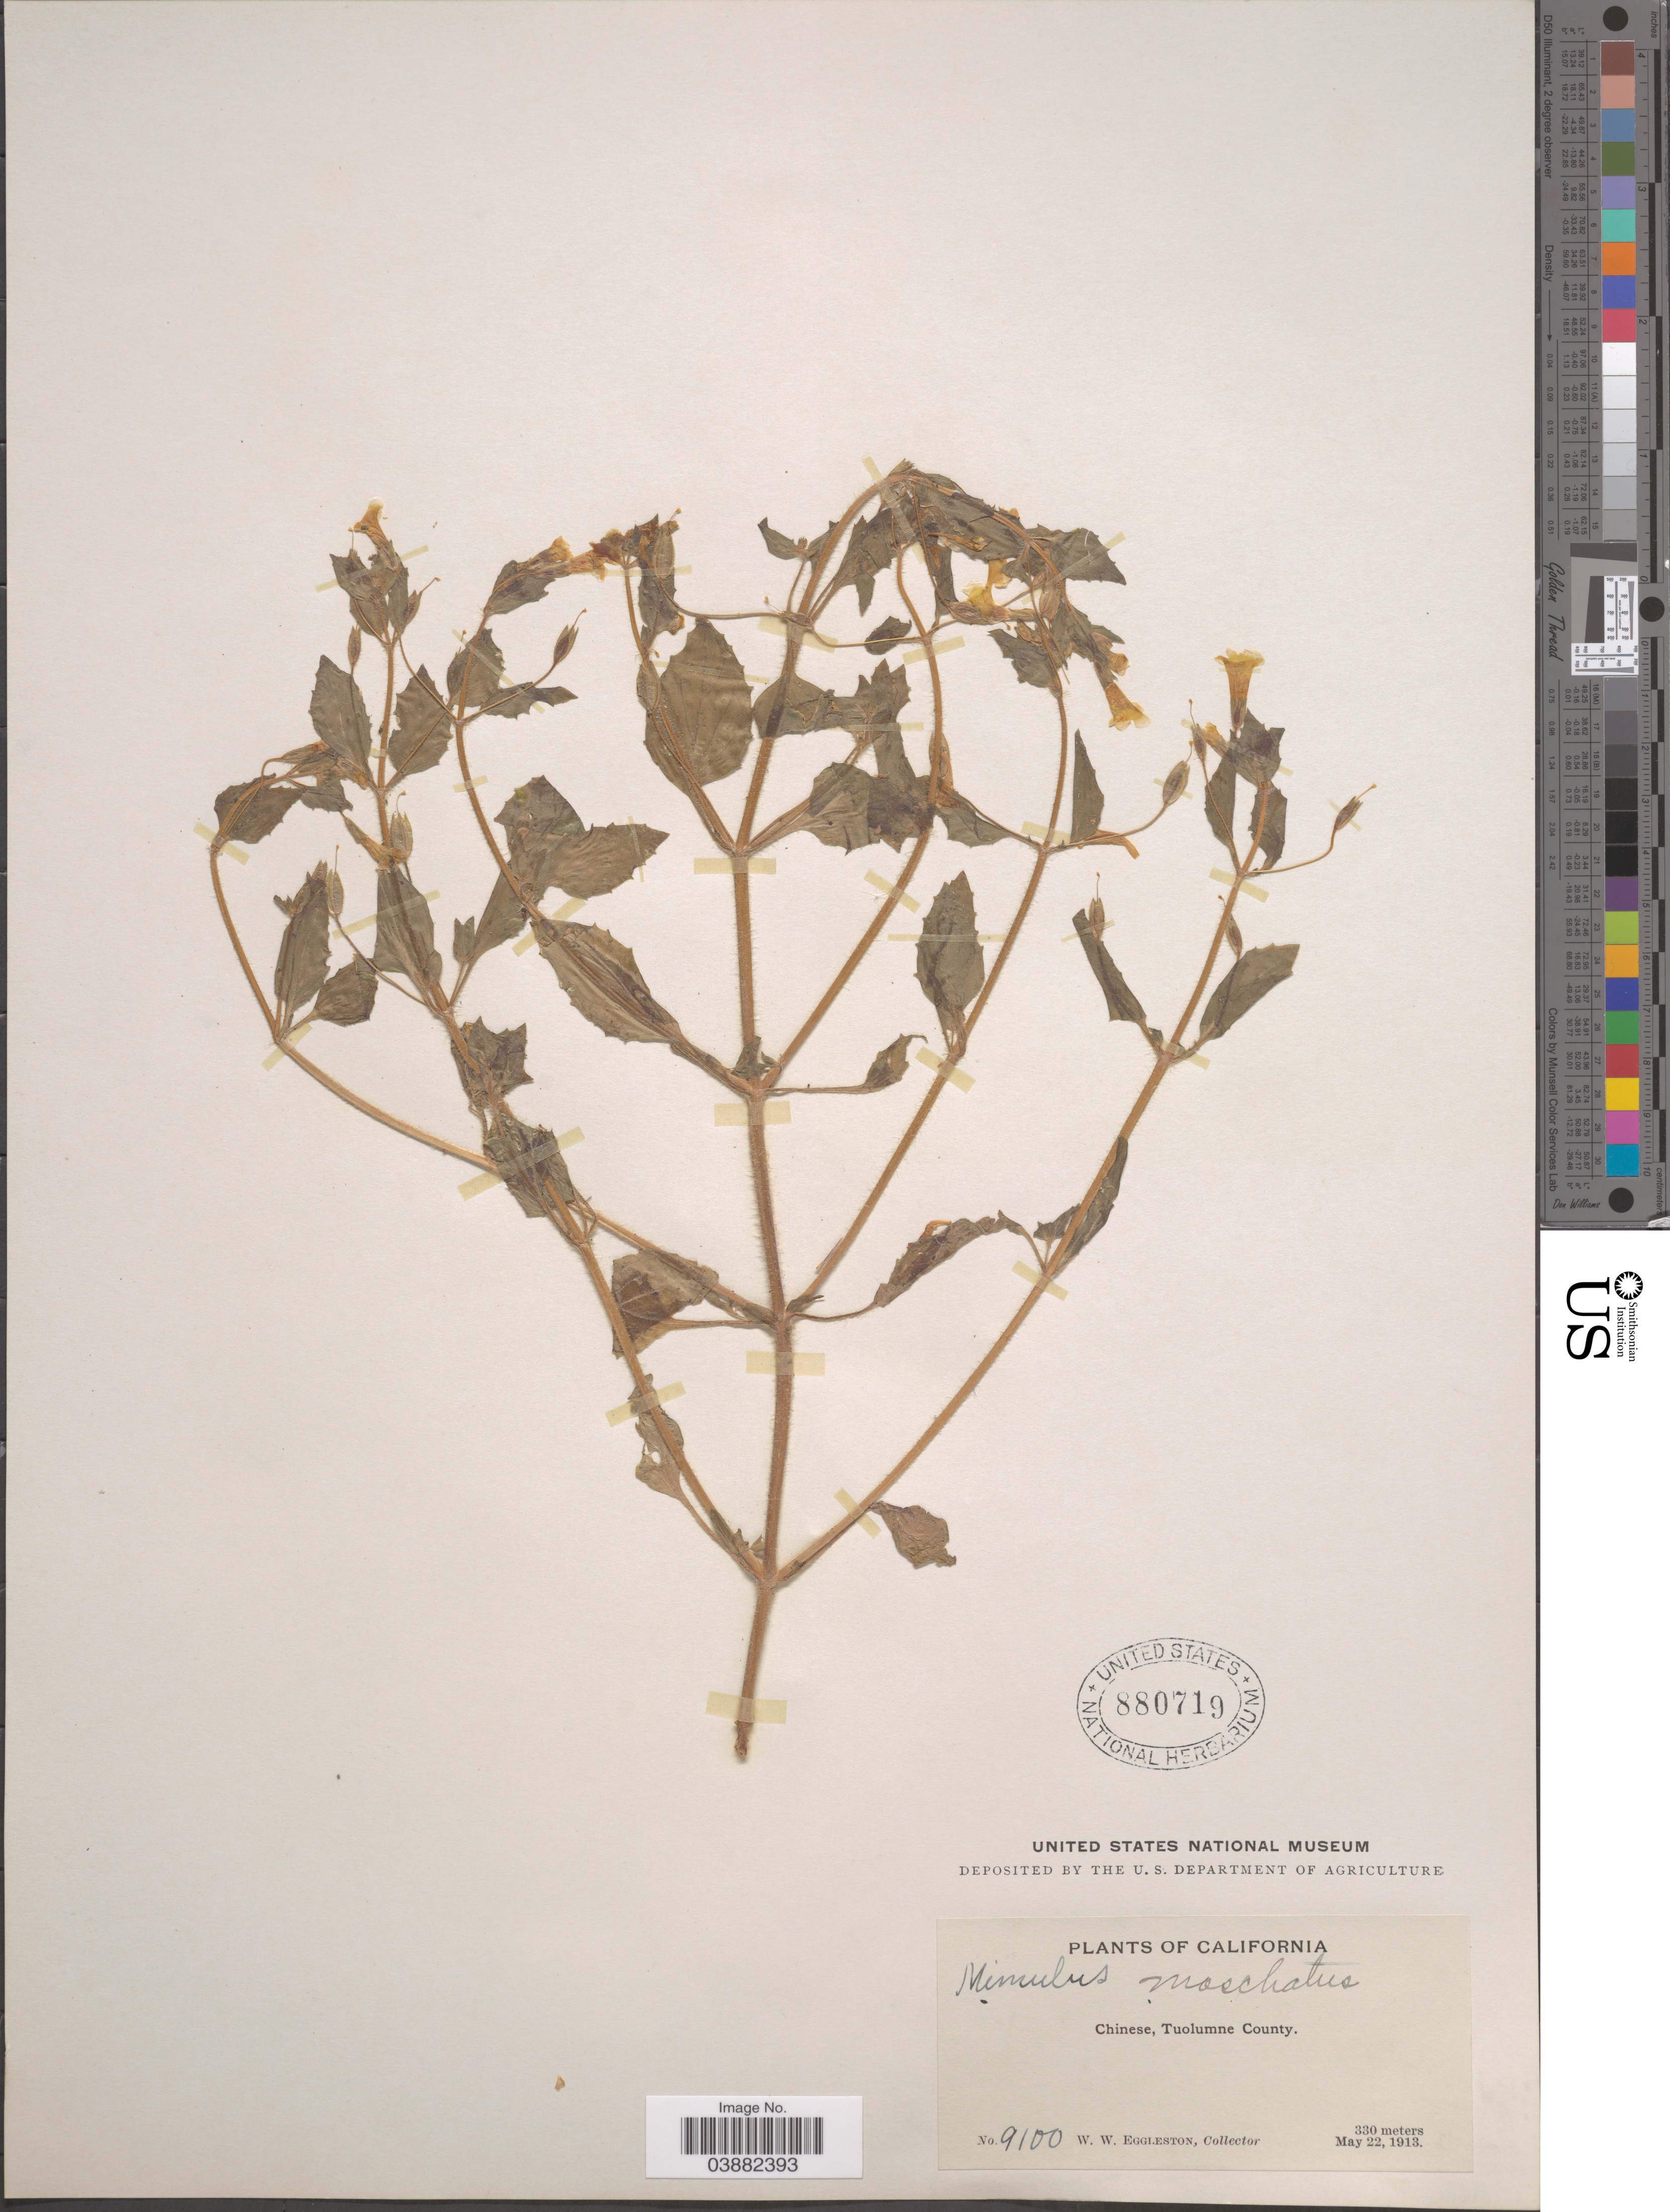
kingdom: Plantae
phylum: Tracheophyta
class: Magnoliopsida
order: Lamiales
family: Phrymaceae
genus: Mimulus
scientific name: Mimulus moschatus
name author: Douglas ex Lindl.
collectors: W. W. Eggleston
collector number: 9100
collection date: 1913-05-22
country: United States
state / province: California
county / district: Tuolumne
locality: Chinese, Tuolumne County.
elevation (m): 330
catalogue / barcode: US 880719